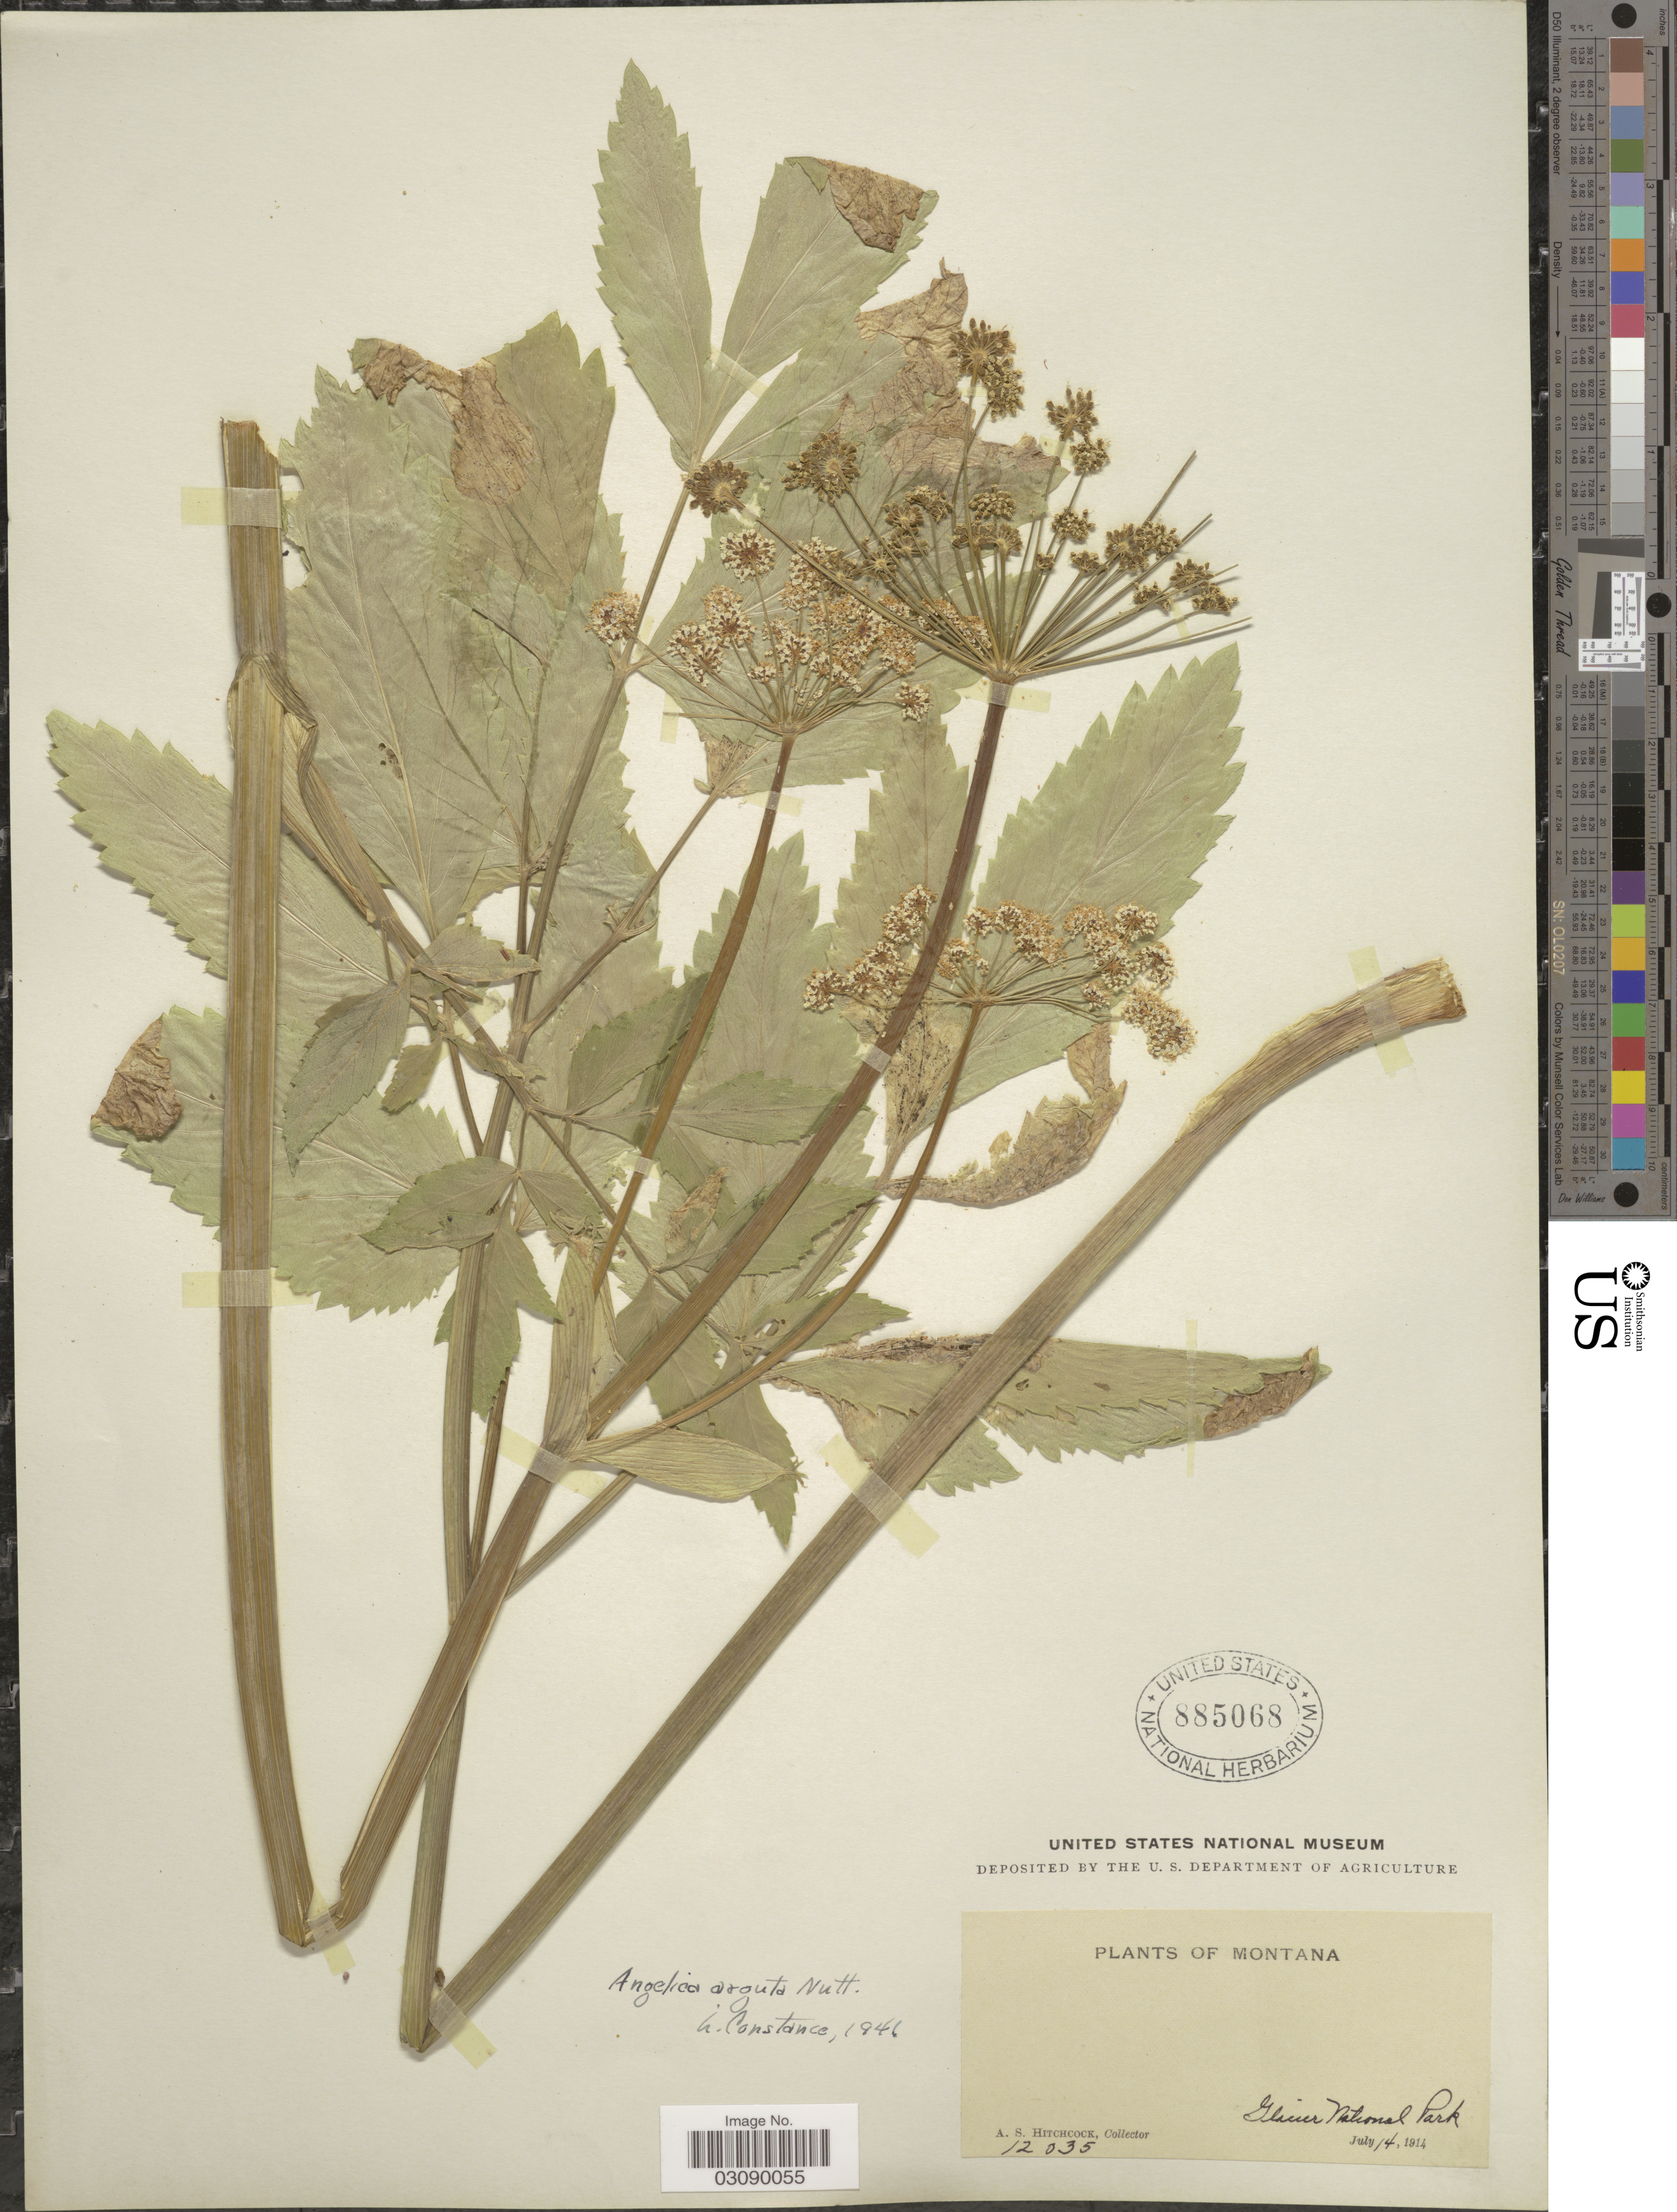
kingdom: Plantae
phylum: Tracheophyta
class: Magnoliopsida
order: Apiales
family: Apiaceae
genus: Angelica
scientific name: Angelica arguta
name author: Nutt.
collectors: A. S. Hitchcock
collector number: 12035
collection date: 1914-07-14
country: United States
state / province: Montana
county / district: Flathead / Glacier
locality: Glacier National Park.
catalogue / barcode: US 885068